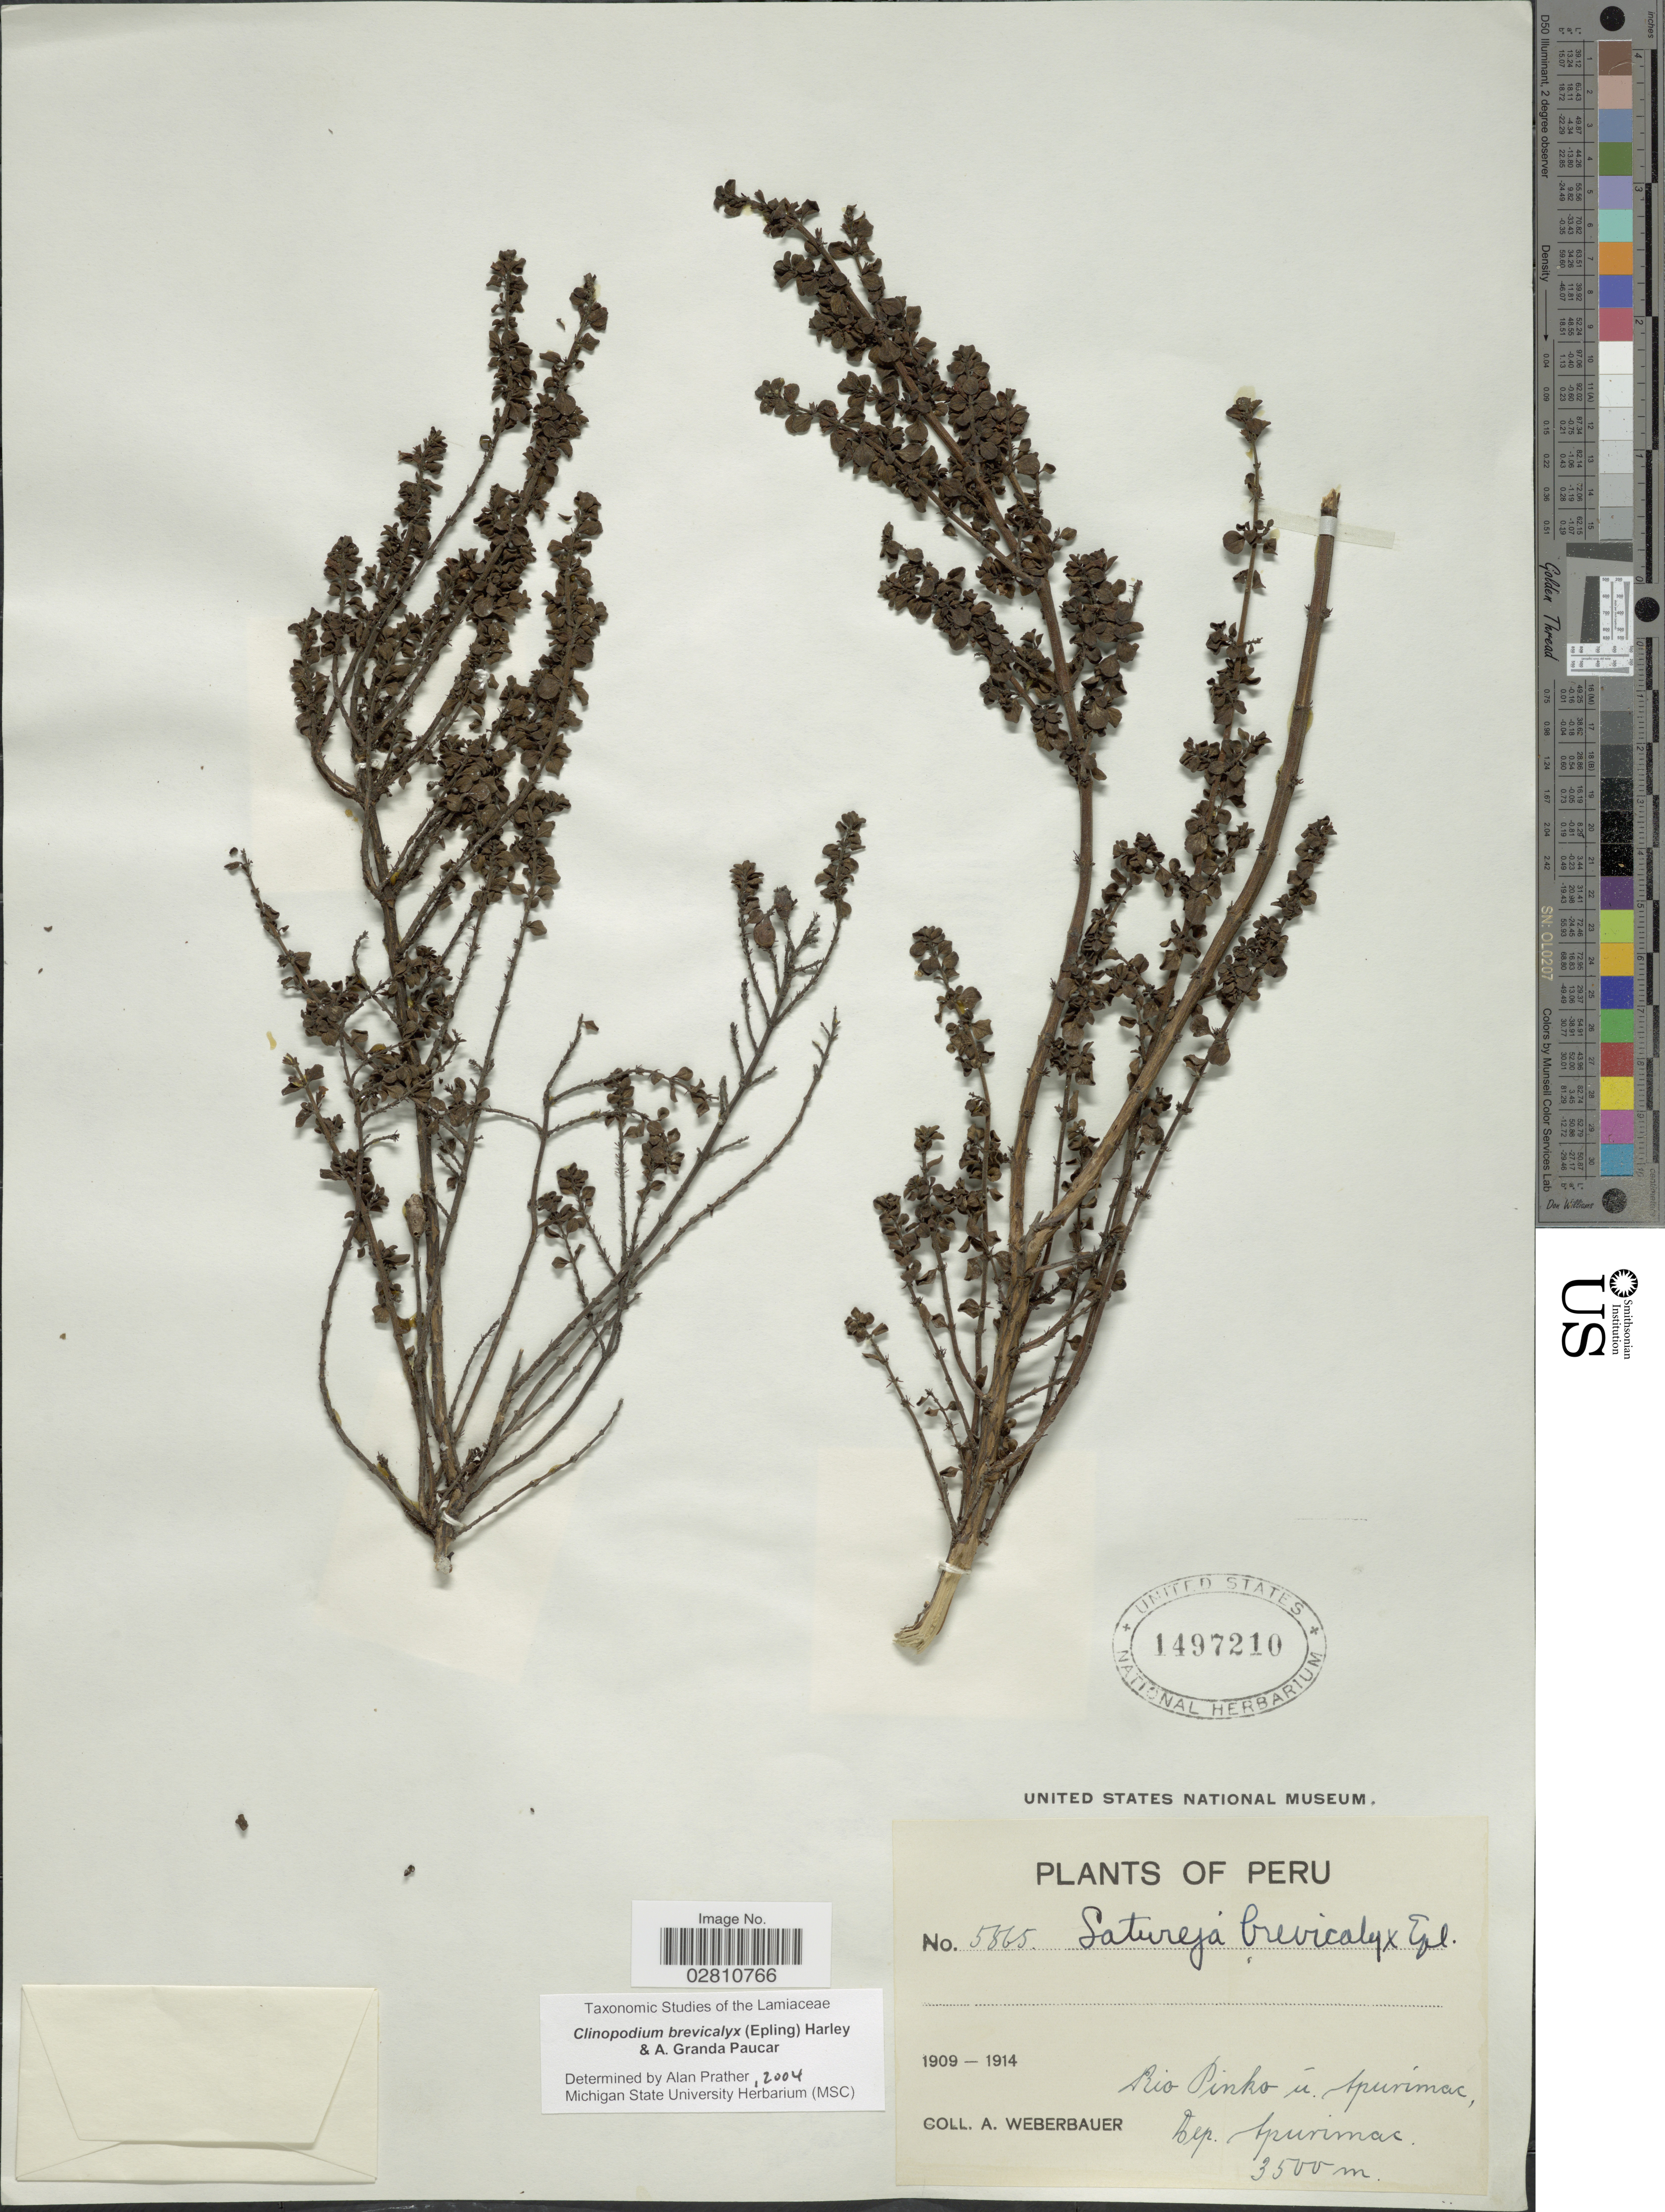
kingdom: Plantae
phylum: Tracheophyta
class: Magnoliopsida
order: Lamiales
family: Lamiaceae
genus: Clinopodium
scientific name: Clinopodium brevicalyx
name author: (Epling) Harley & A. Granda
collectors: A. Weberbauer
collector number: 5865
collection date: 1909/1914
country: Peru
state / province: Apurímac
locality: Rio Pinko u Apurimac, Dep. Apurimac.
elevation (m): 3500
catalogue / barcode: US 1497210